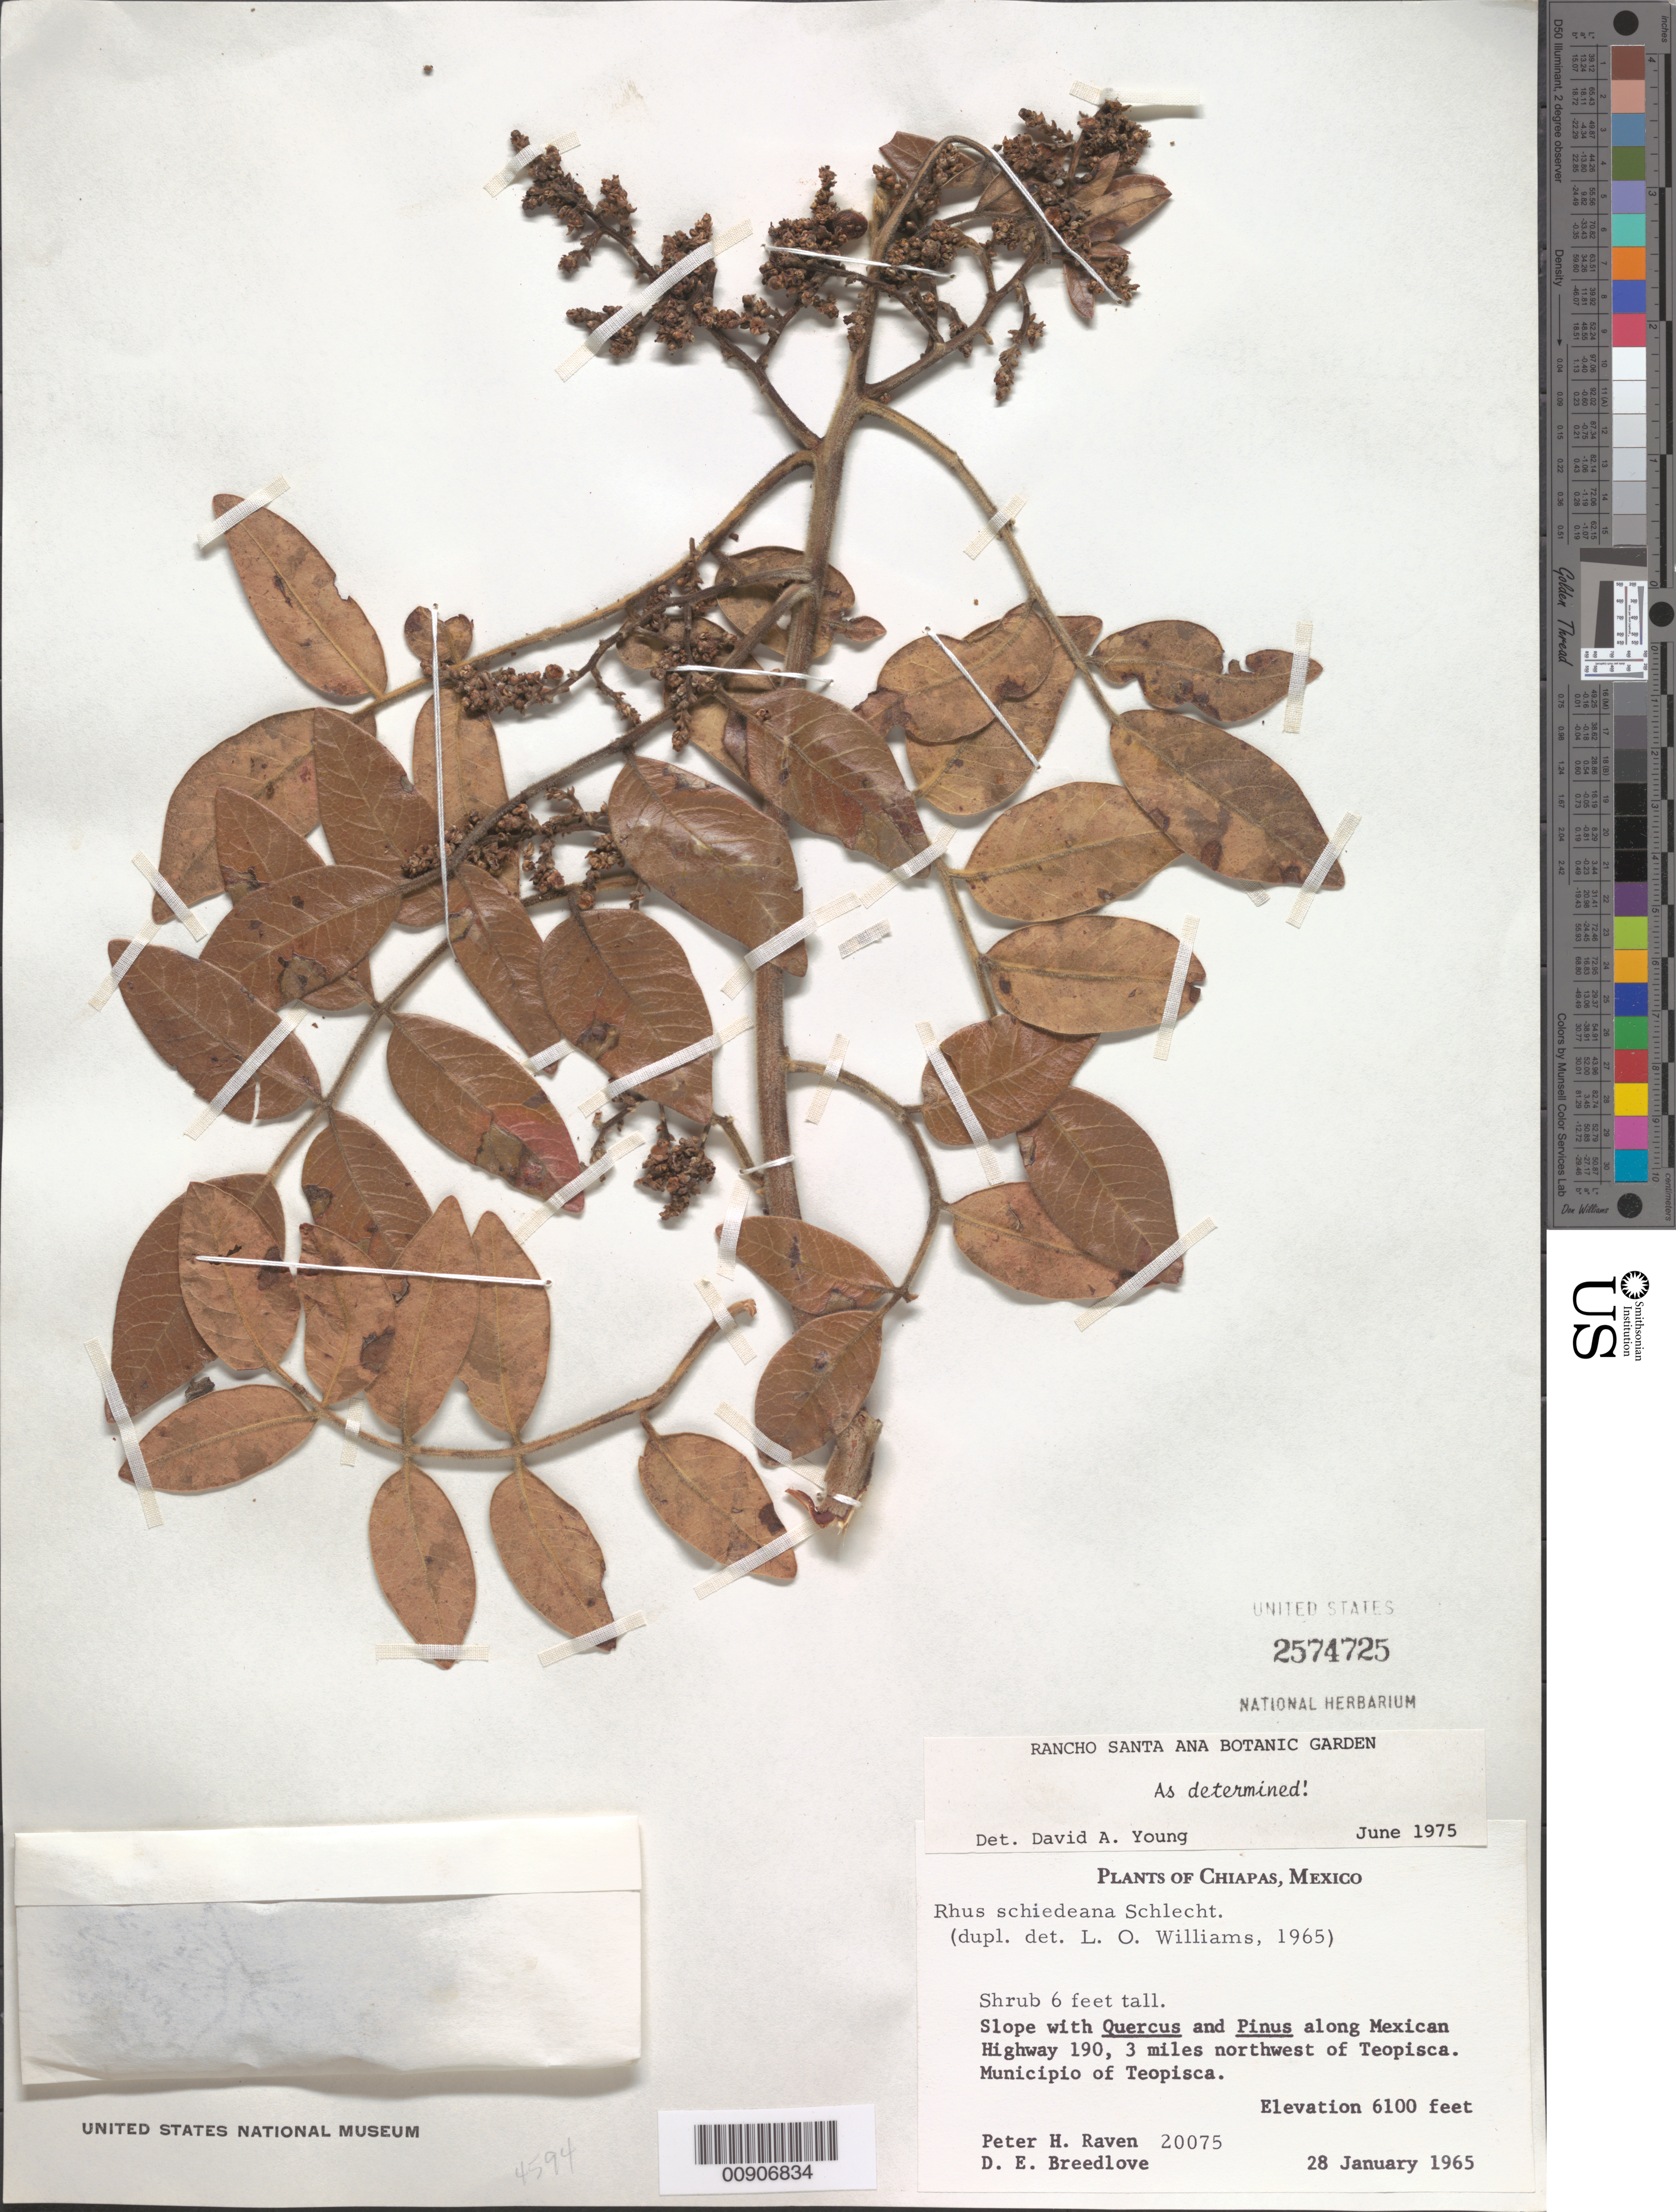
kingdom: Plantae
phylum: Tracheophyta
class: Magnoliopsida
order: Sapindales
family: Anacardiaceae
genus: Rhus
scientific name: Rhus schiedeana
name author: Schltdl.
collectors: D. E. Breedlove & P. H. Raven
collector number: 20075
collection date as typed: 28 Jan 1965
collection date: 1965-01-28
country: Mexico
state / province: Chiapas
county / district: Teopisca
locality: Along Mexican Highway 190, 3 miles northwest of Teopisca. Municipio of Teopisca, Chiapas.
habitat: Slope with Quercus and Pinus along highway.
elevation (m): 1859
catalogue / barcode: US 2574725